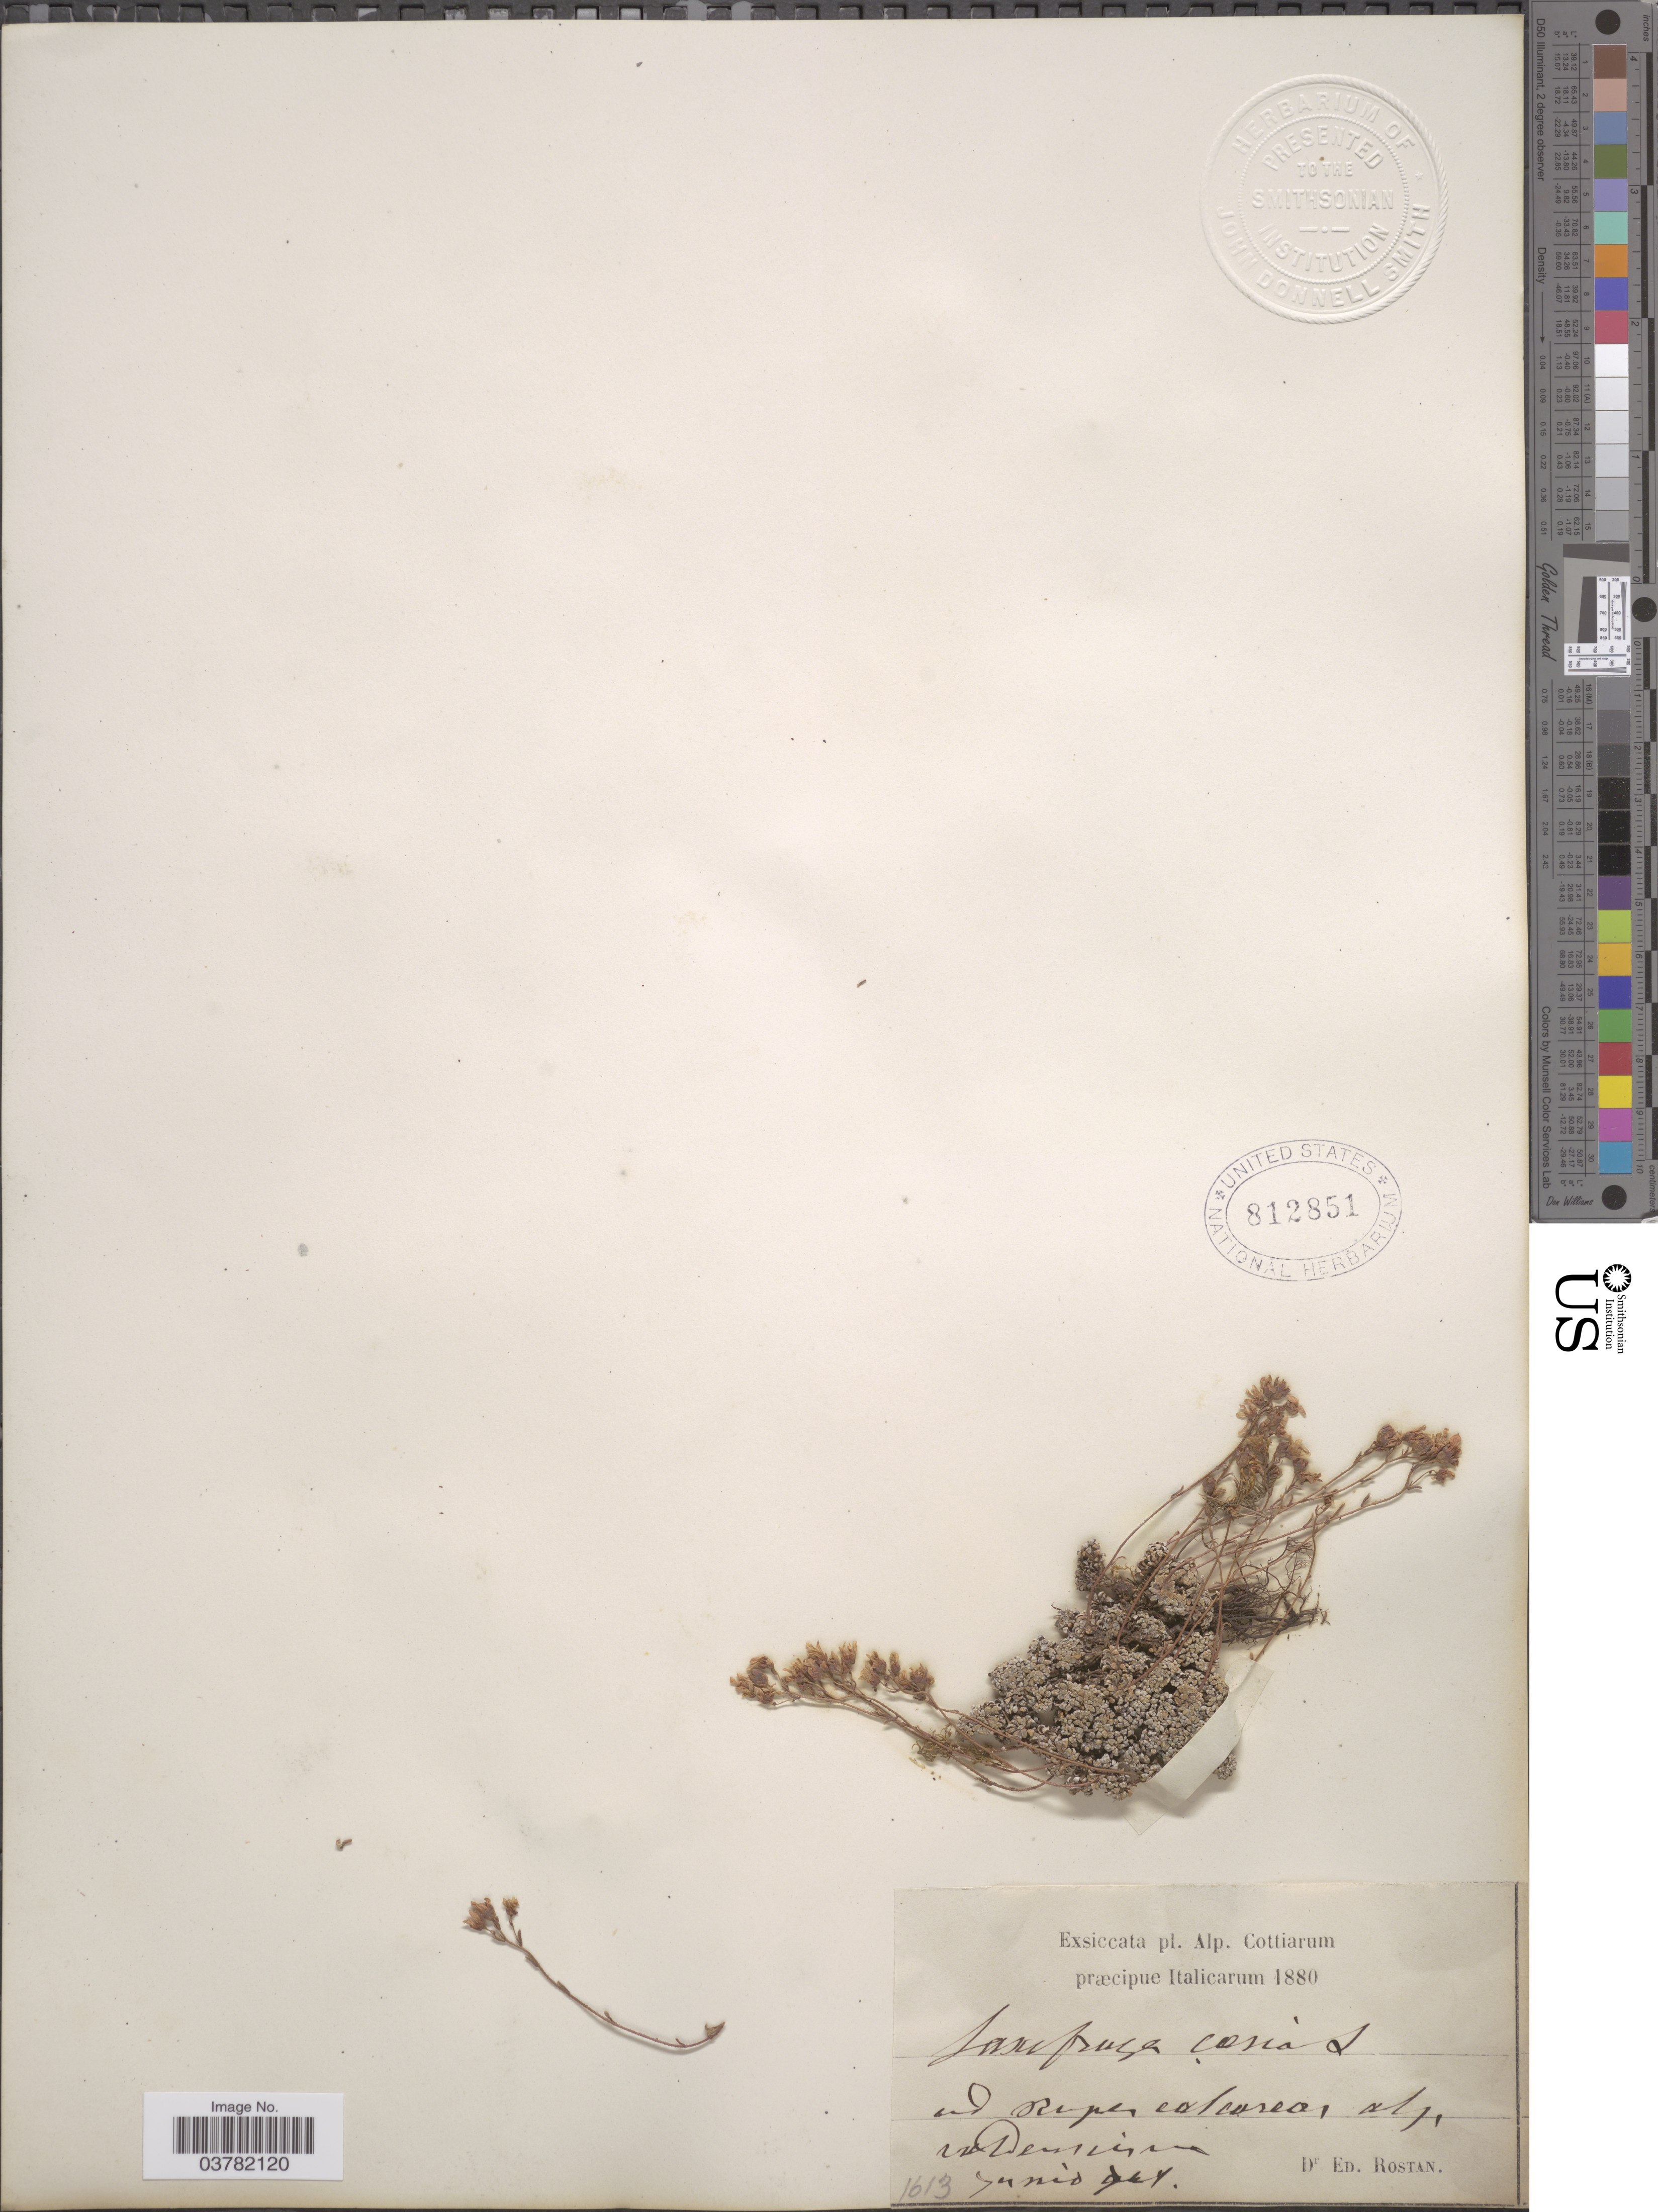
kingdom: Plantae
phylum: Tracheophyta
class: Magnoliopsida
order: Saxifragales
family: Saxifragaceae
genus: Saxifraga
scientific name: Saxifraga caesia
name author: L.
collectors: E. Rostan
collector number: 1613?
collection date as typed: Transcribed d/m/y: /6/44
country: Italy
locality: Alp. Cottiarum præcipue Italicarum 1880. Ad Rupes calcareas alp [illegible text].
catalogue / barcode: US 812851